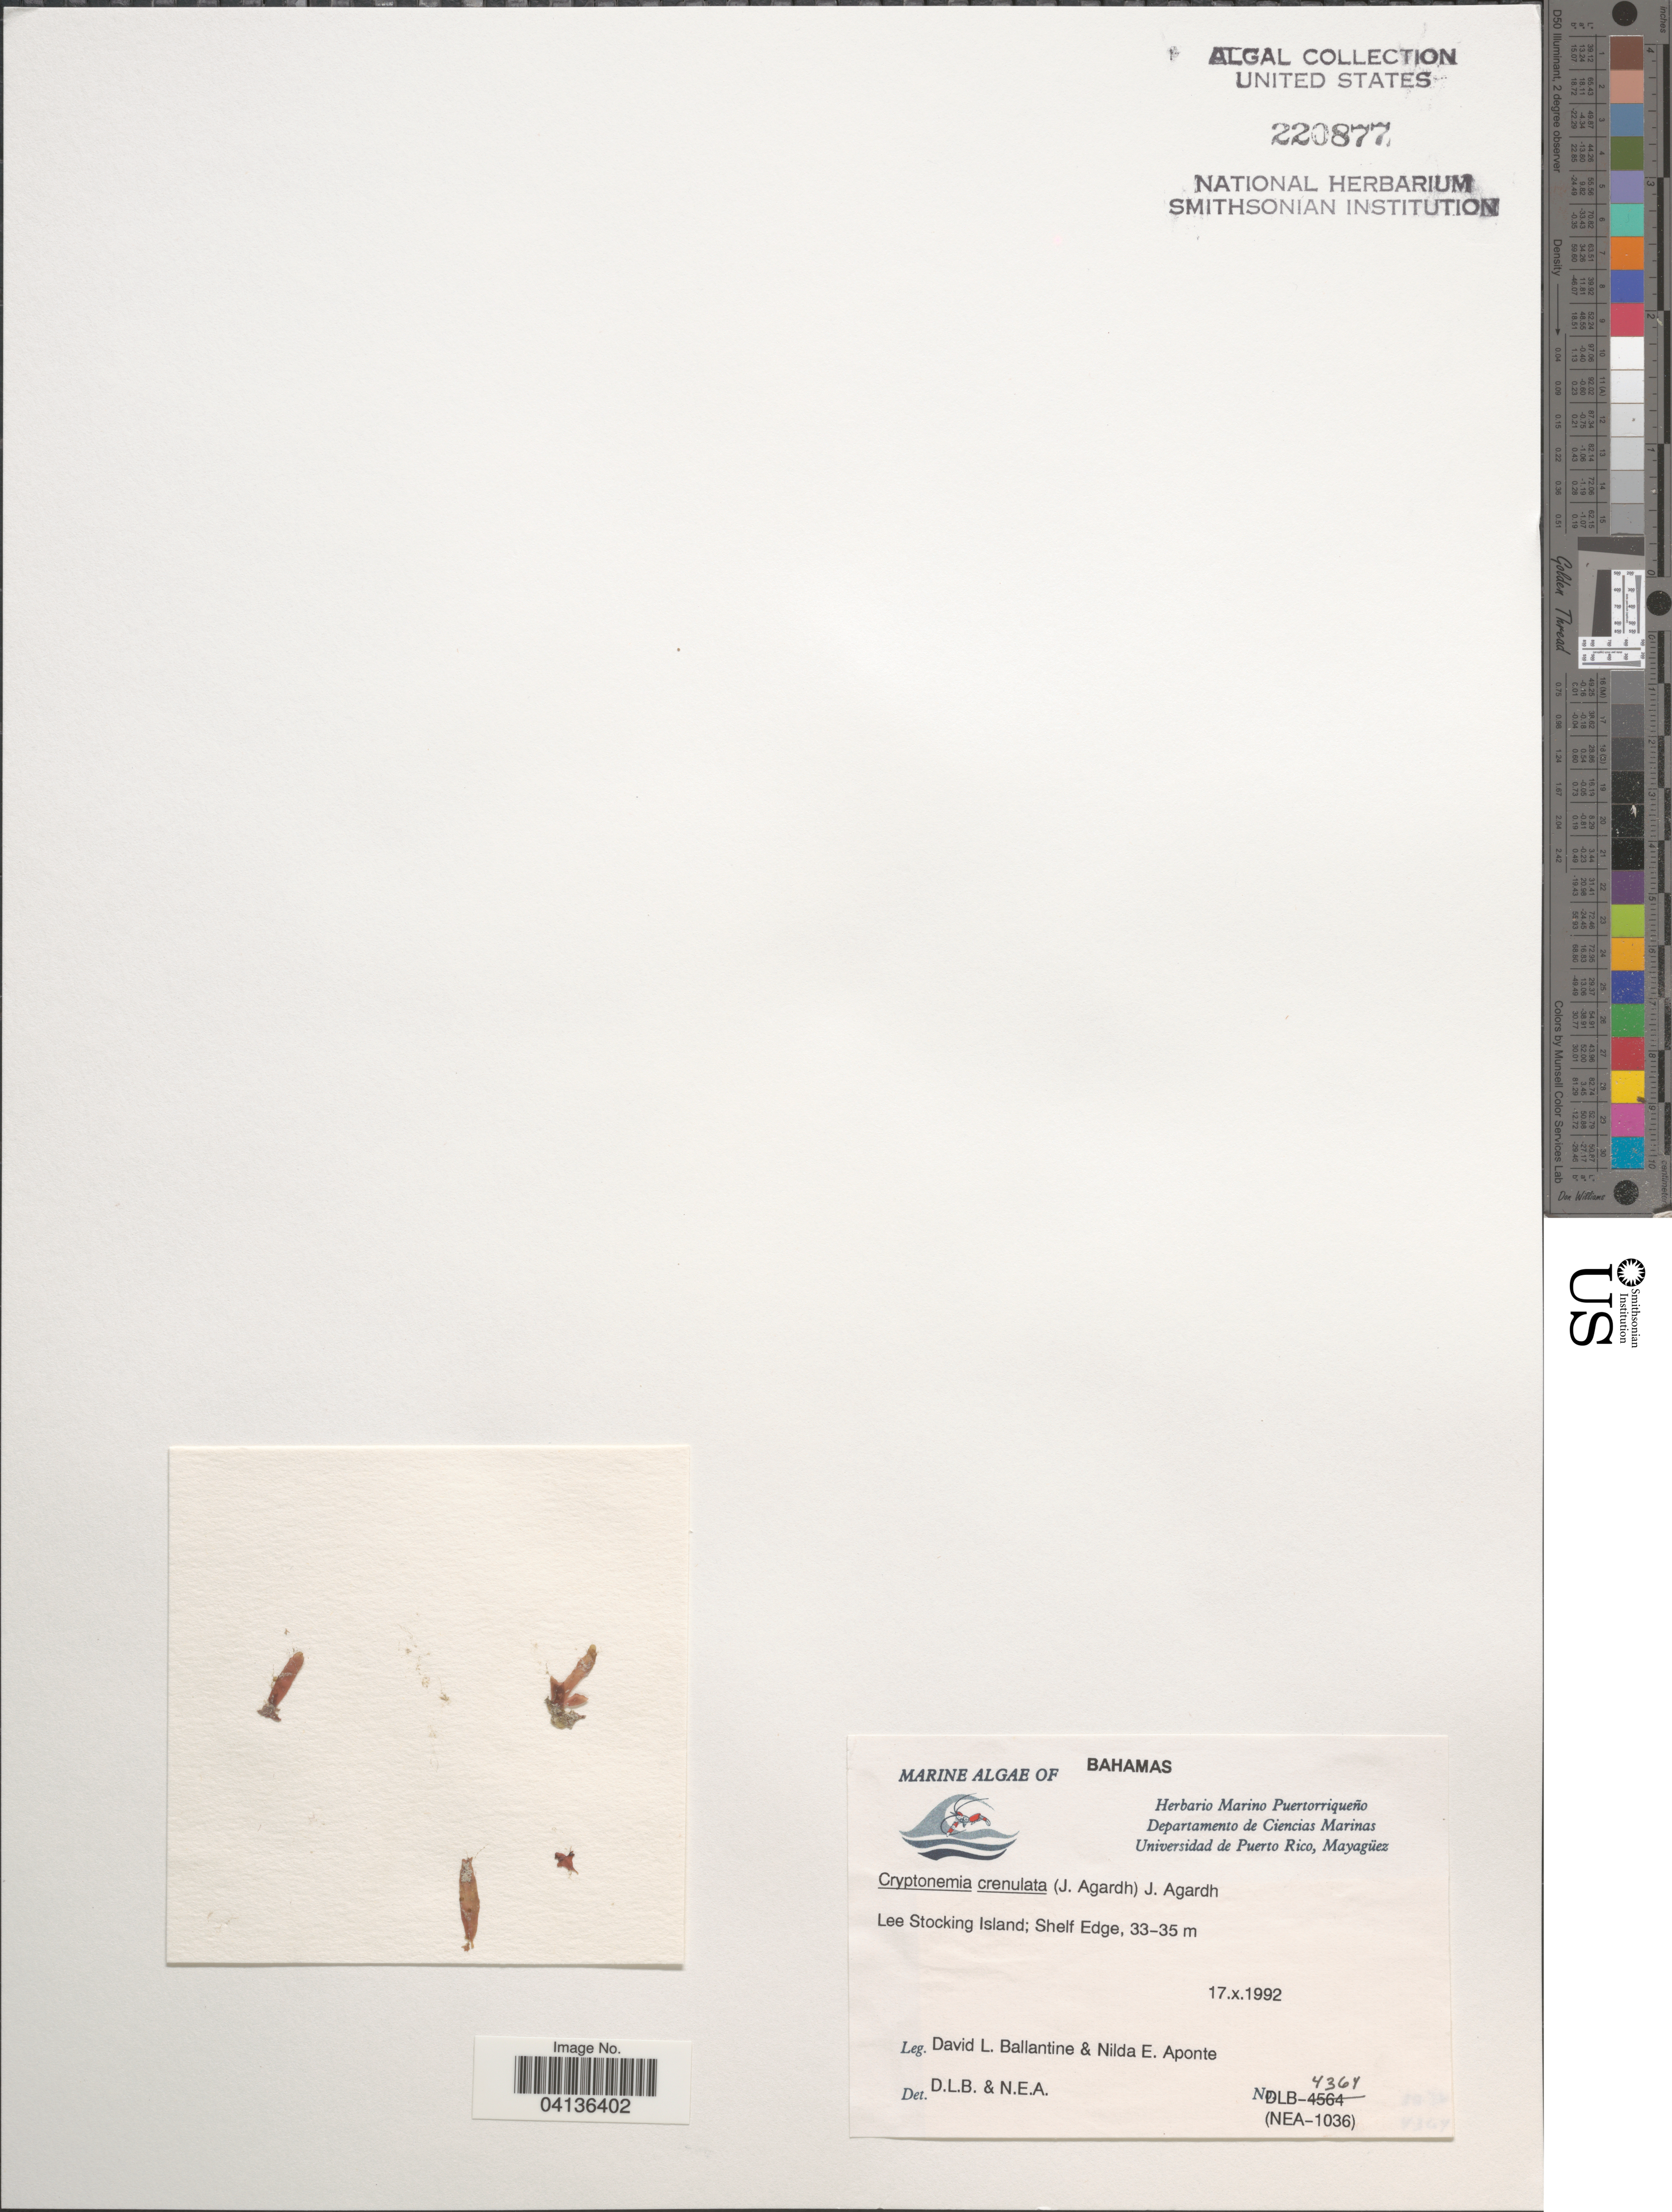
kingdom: Plantae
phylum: Rhodophyta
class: Florideophyceae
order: Halymeniales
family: Halymeniaceae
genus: Cryptonemia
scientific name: Cryptonemia crenulata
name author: (J. Agardh) J. Agardh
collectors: D.L. Ballantine & N. E. Aponte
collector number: DLB-4364 (NEA-1036)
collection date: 1992-10-17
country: Bahamas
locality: Lee Stocking Island; Shelf Edge.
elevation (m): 33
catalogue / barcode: US 220877